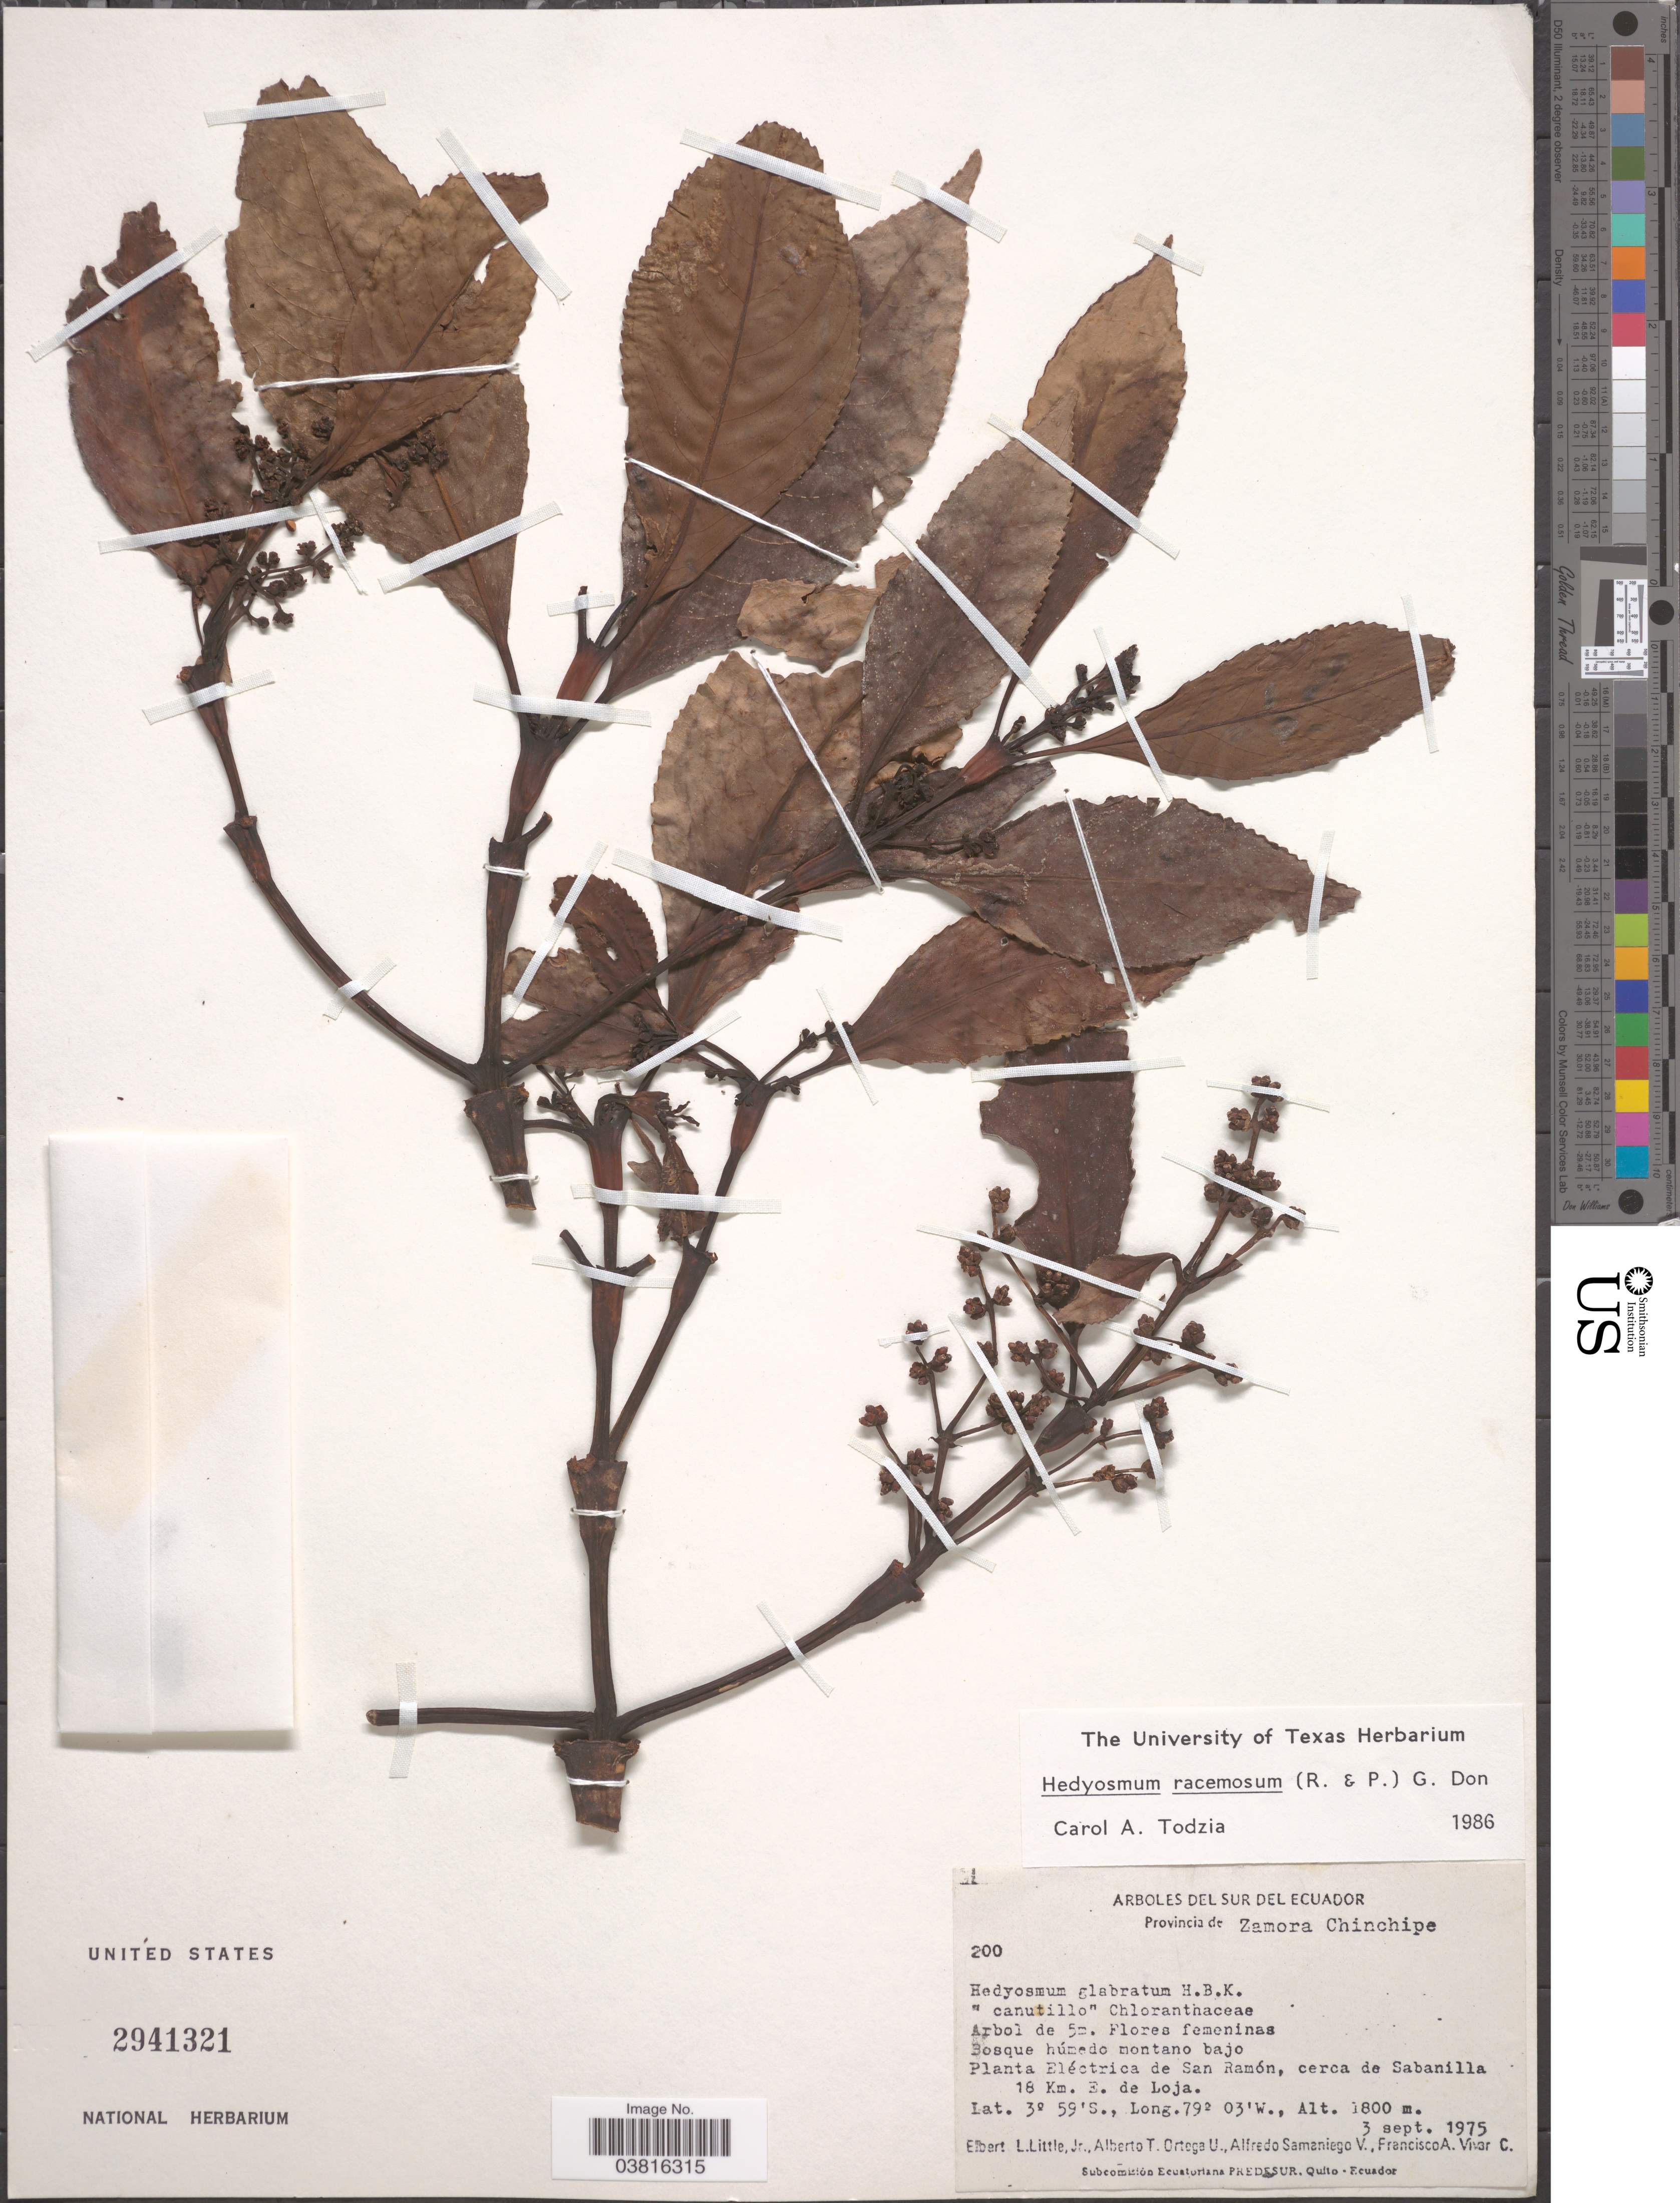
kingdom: Plantae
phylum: Tracheophyta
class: Magnoliopsida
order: Chloranthales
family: Chloranthaceae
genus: Hedyosmum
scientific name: Hedyosmum racemosum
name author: (Ruiz & Pav.) G. Don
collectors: E. L. Little, A. T. Ortega U., A. Samaniego V. & F. A. Vivar C.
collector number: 200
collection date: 1975-09-03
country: Ecuador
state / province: Zamora-Chinchipe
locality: Eléctrica de San Ramón, cerca de Sabanilla 18 Km. E. de Loja.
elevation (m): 1800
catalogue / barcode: US 2941321